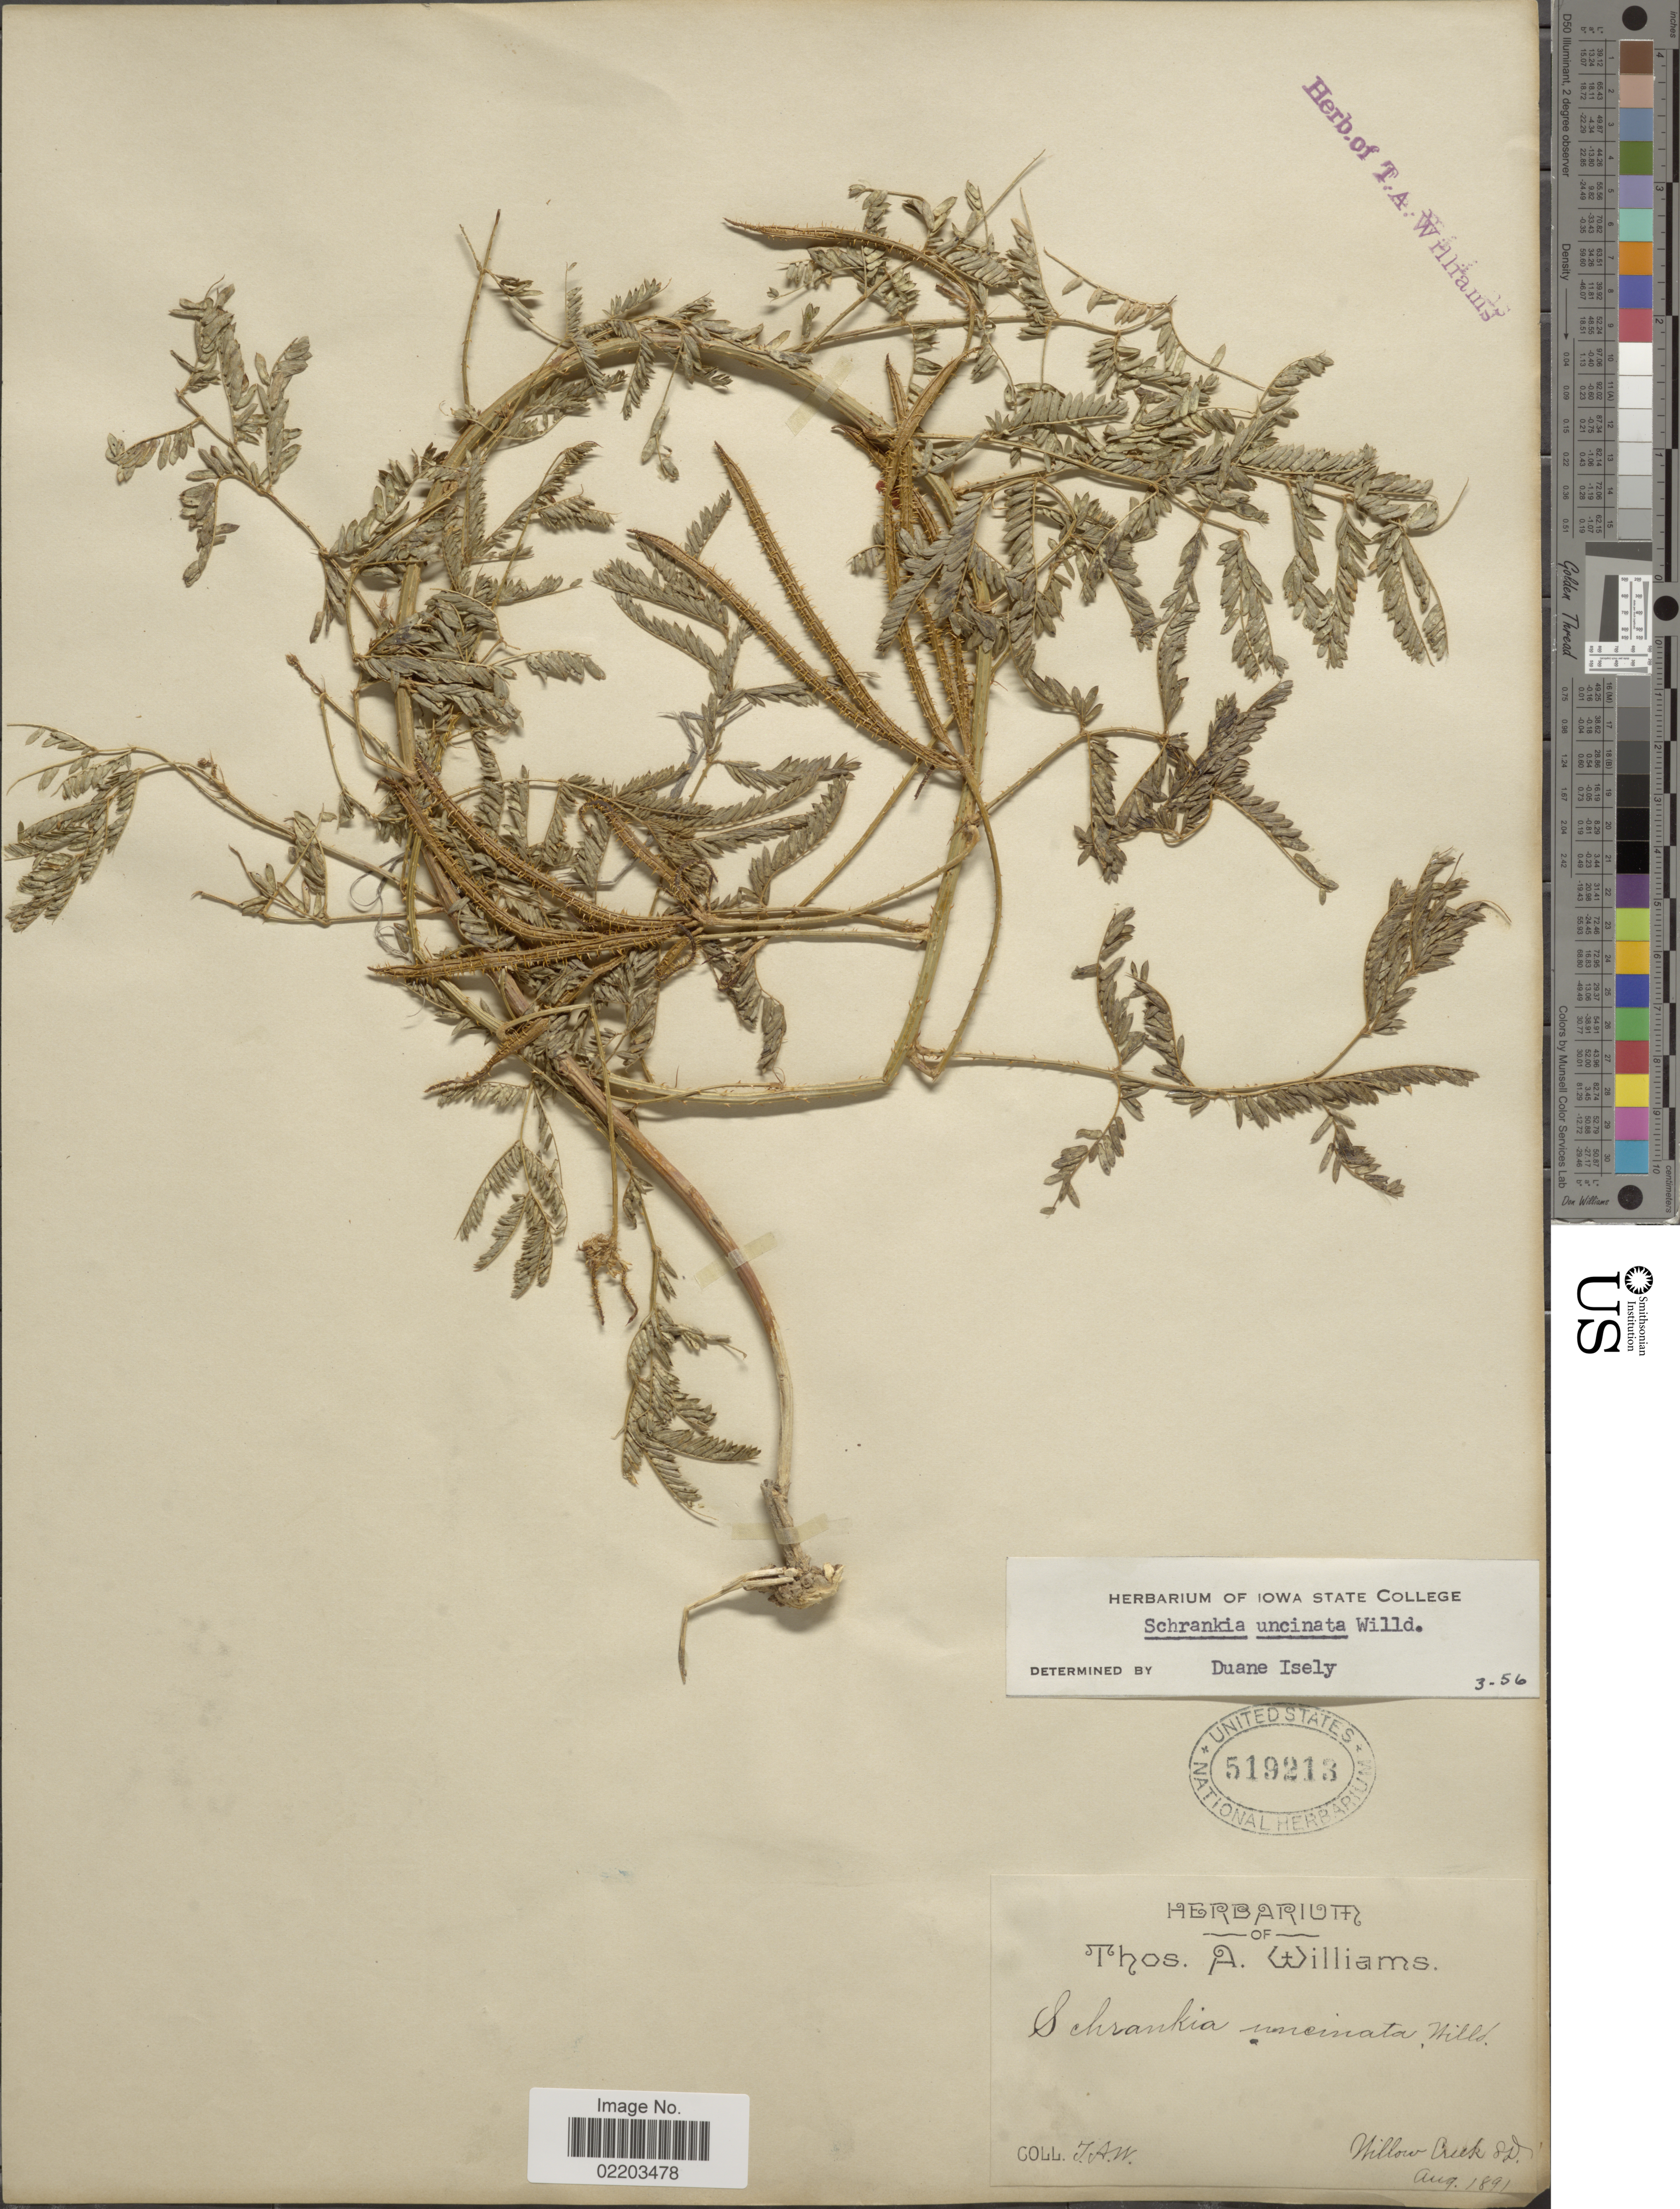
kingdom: Plantae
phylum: Tracheophyta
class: Magnoliopsida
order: Fabales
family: Fabaceae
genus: Mimosa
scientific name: Mimosa nuttallii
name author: (DC.) B.L. Turner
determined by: Strong, M. T., (US), Smithsonian Institution - National Museum of Natural History (UNITED STATES)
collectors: T. A. Williams (herbarium)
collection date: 1891-08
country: United States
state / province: South Dakota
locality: Willow Creek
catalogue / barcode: US 519213